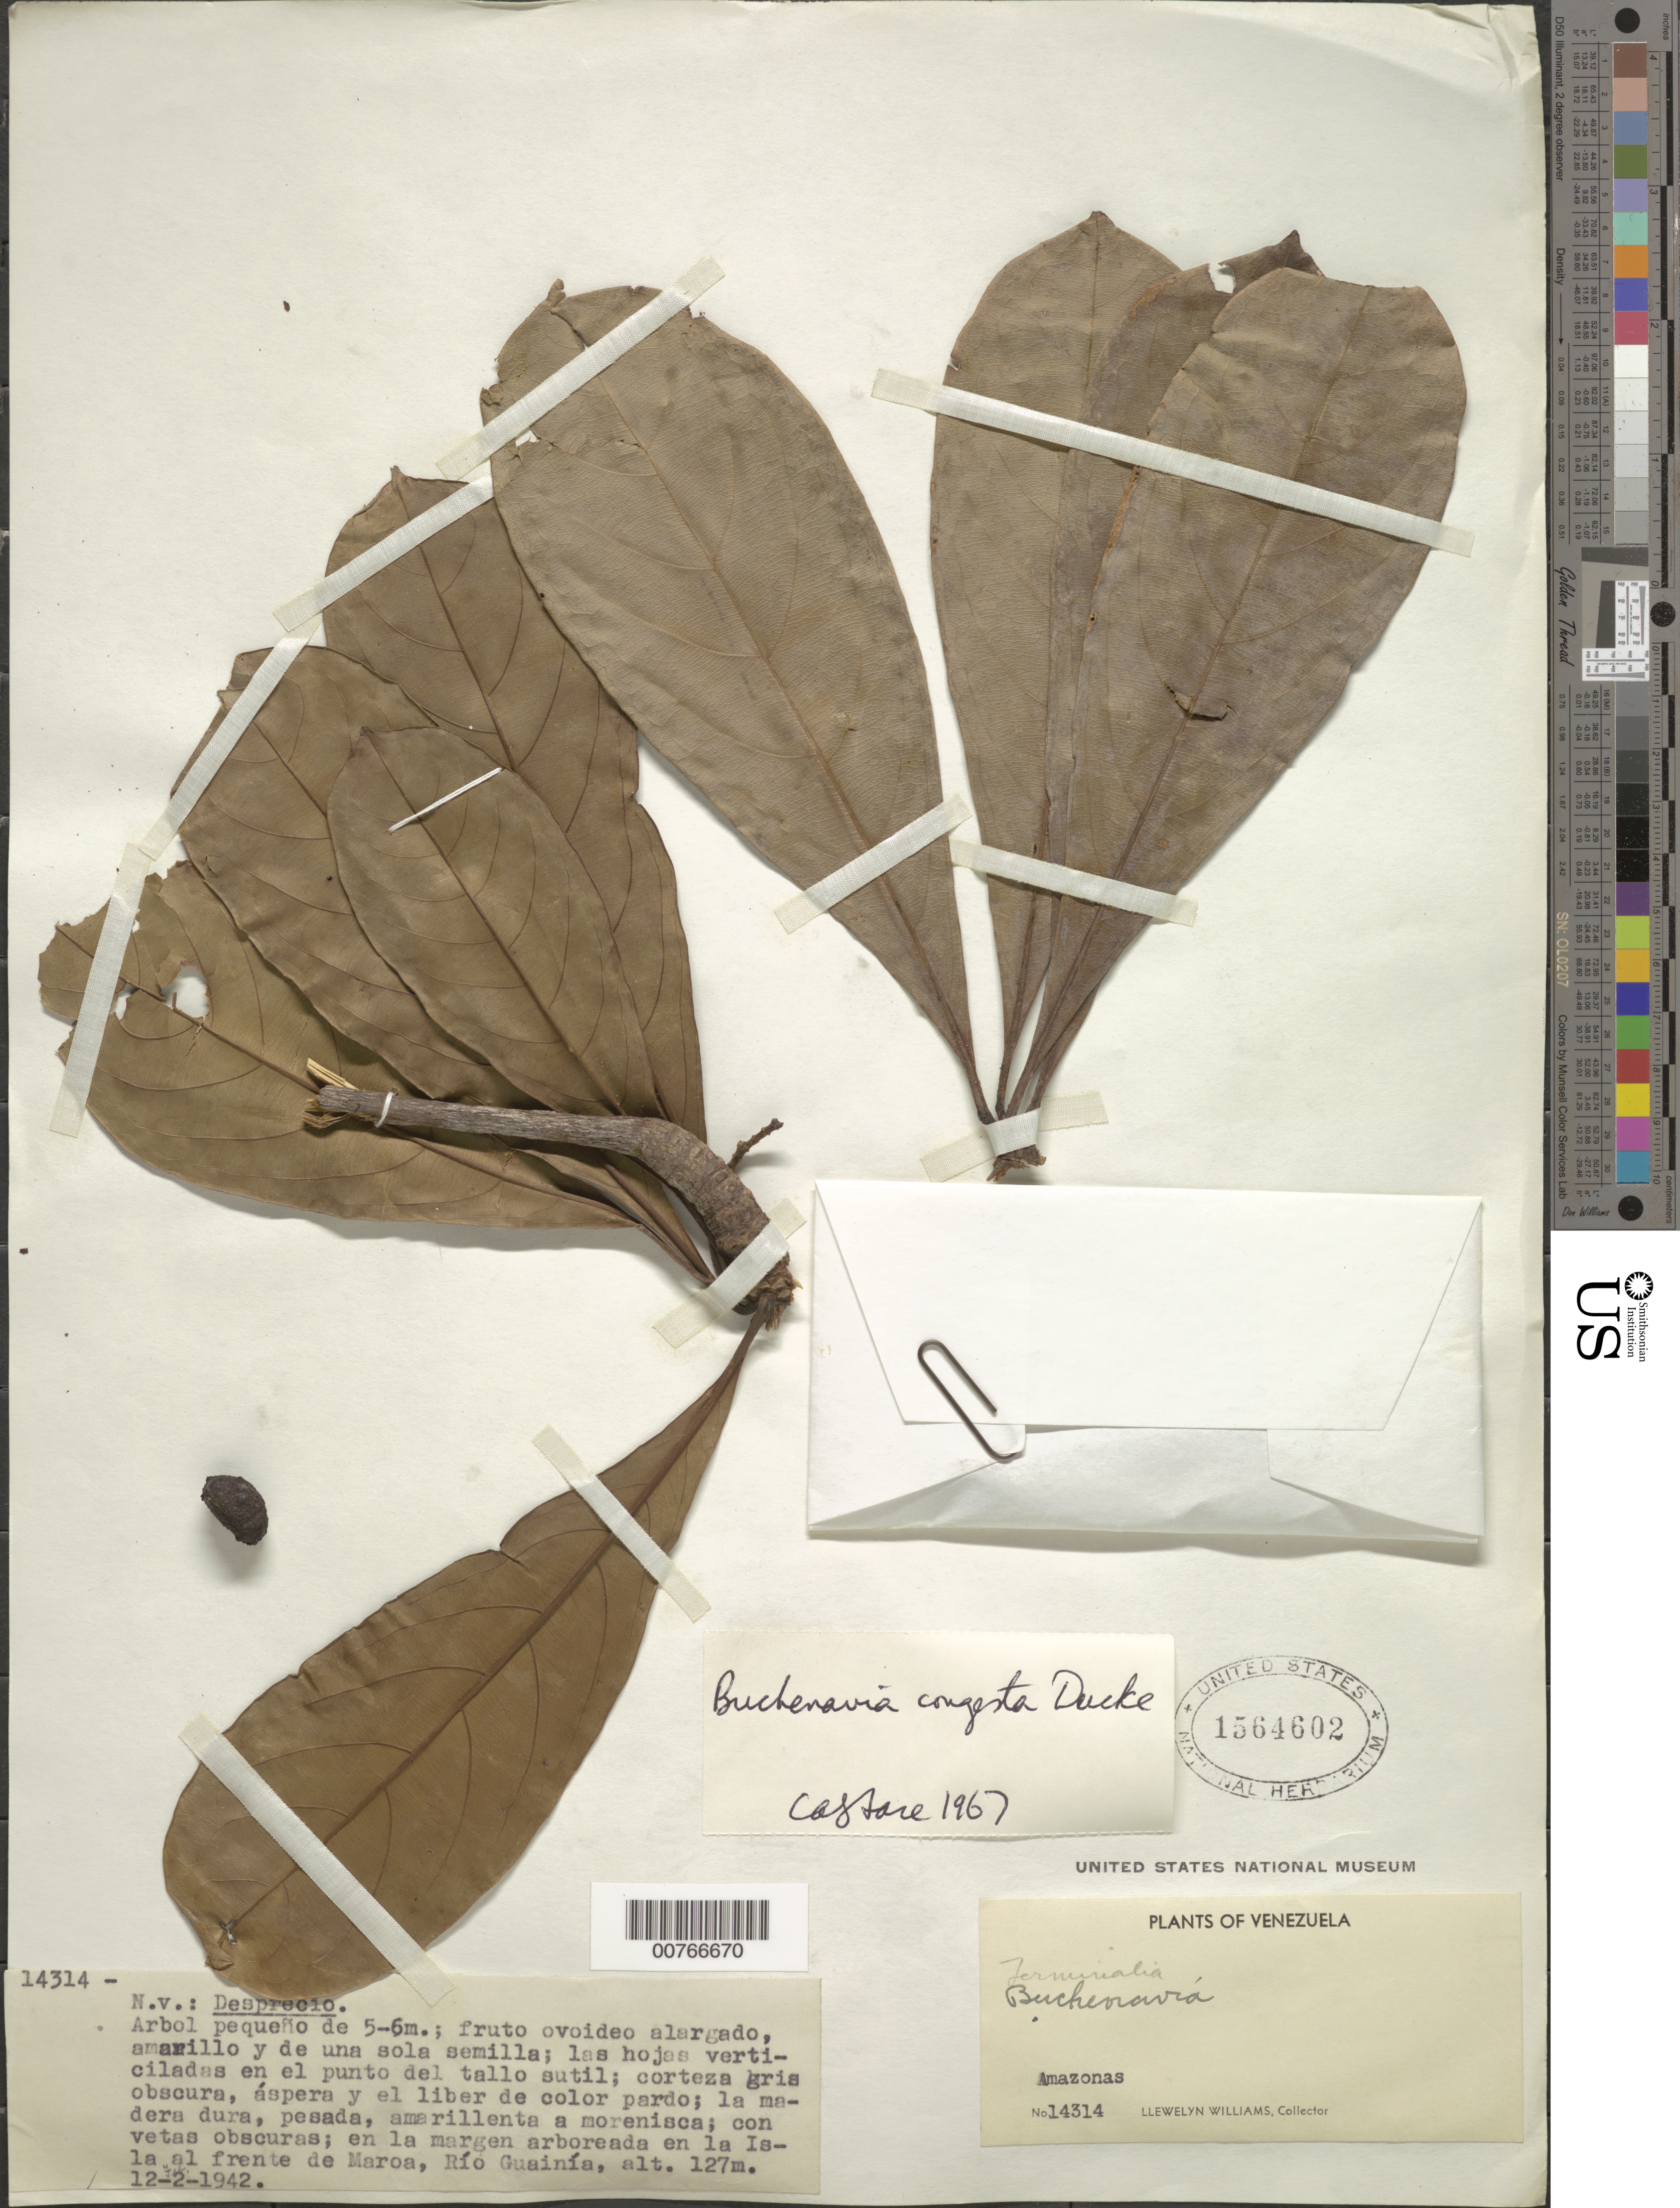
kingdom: Plantae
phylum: Tracheophyta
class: Magnoliopsida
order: Myrtales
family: Combretaceae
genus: Terminalia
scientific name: Terminalia congesta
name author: (Ducke) Gere & Boatwr.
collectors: Ll. Williams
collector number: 14314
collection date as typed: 12-Feb-42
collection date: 1942-02-12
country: Venezuela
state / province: Amazonas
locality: Maroa, Río Guainía, isla al frente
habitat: Margen arboreada de la isla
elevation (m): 127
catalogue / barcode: US 1564602